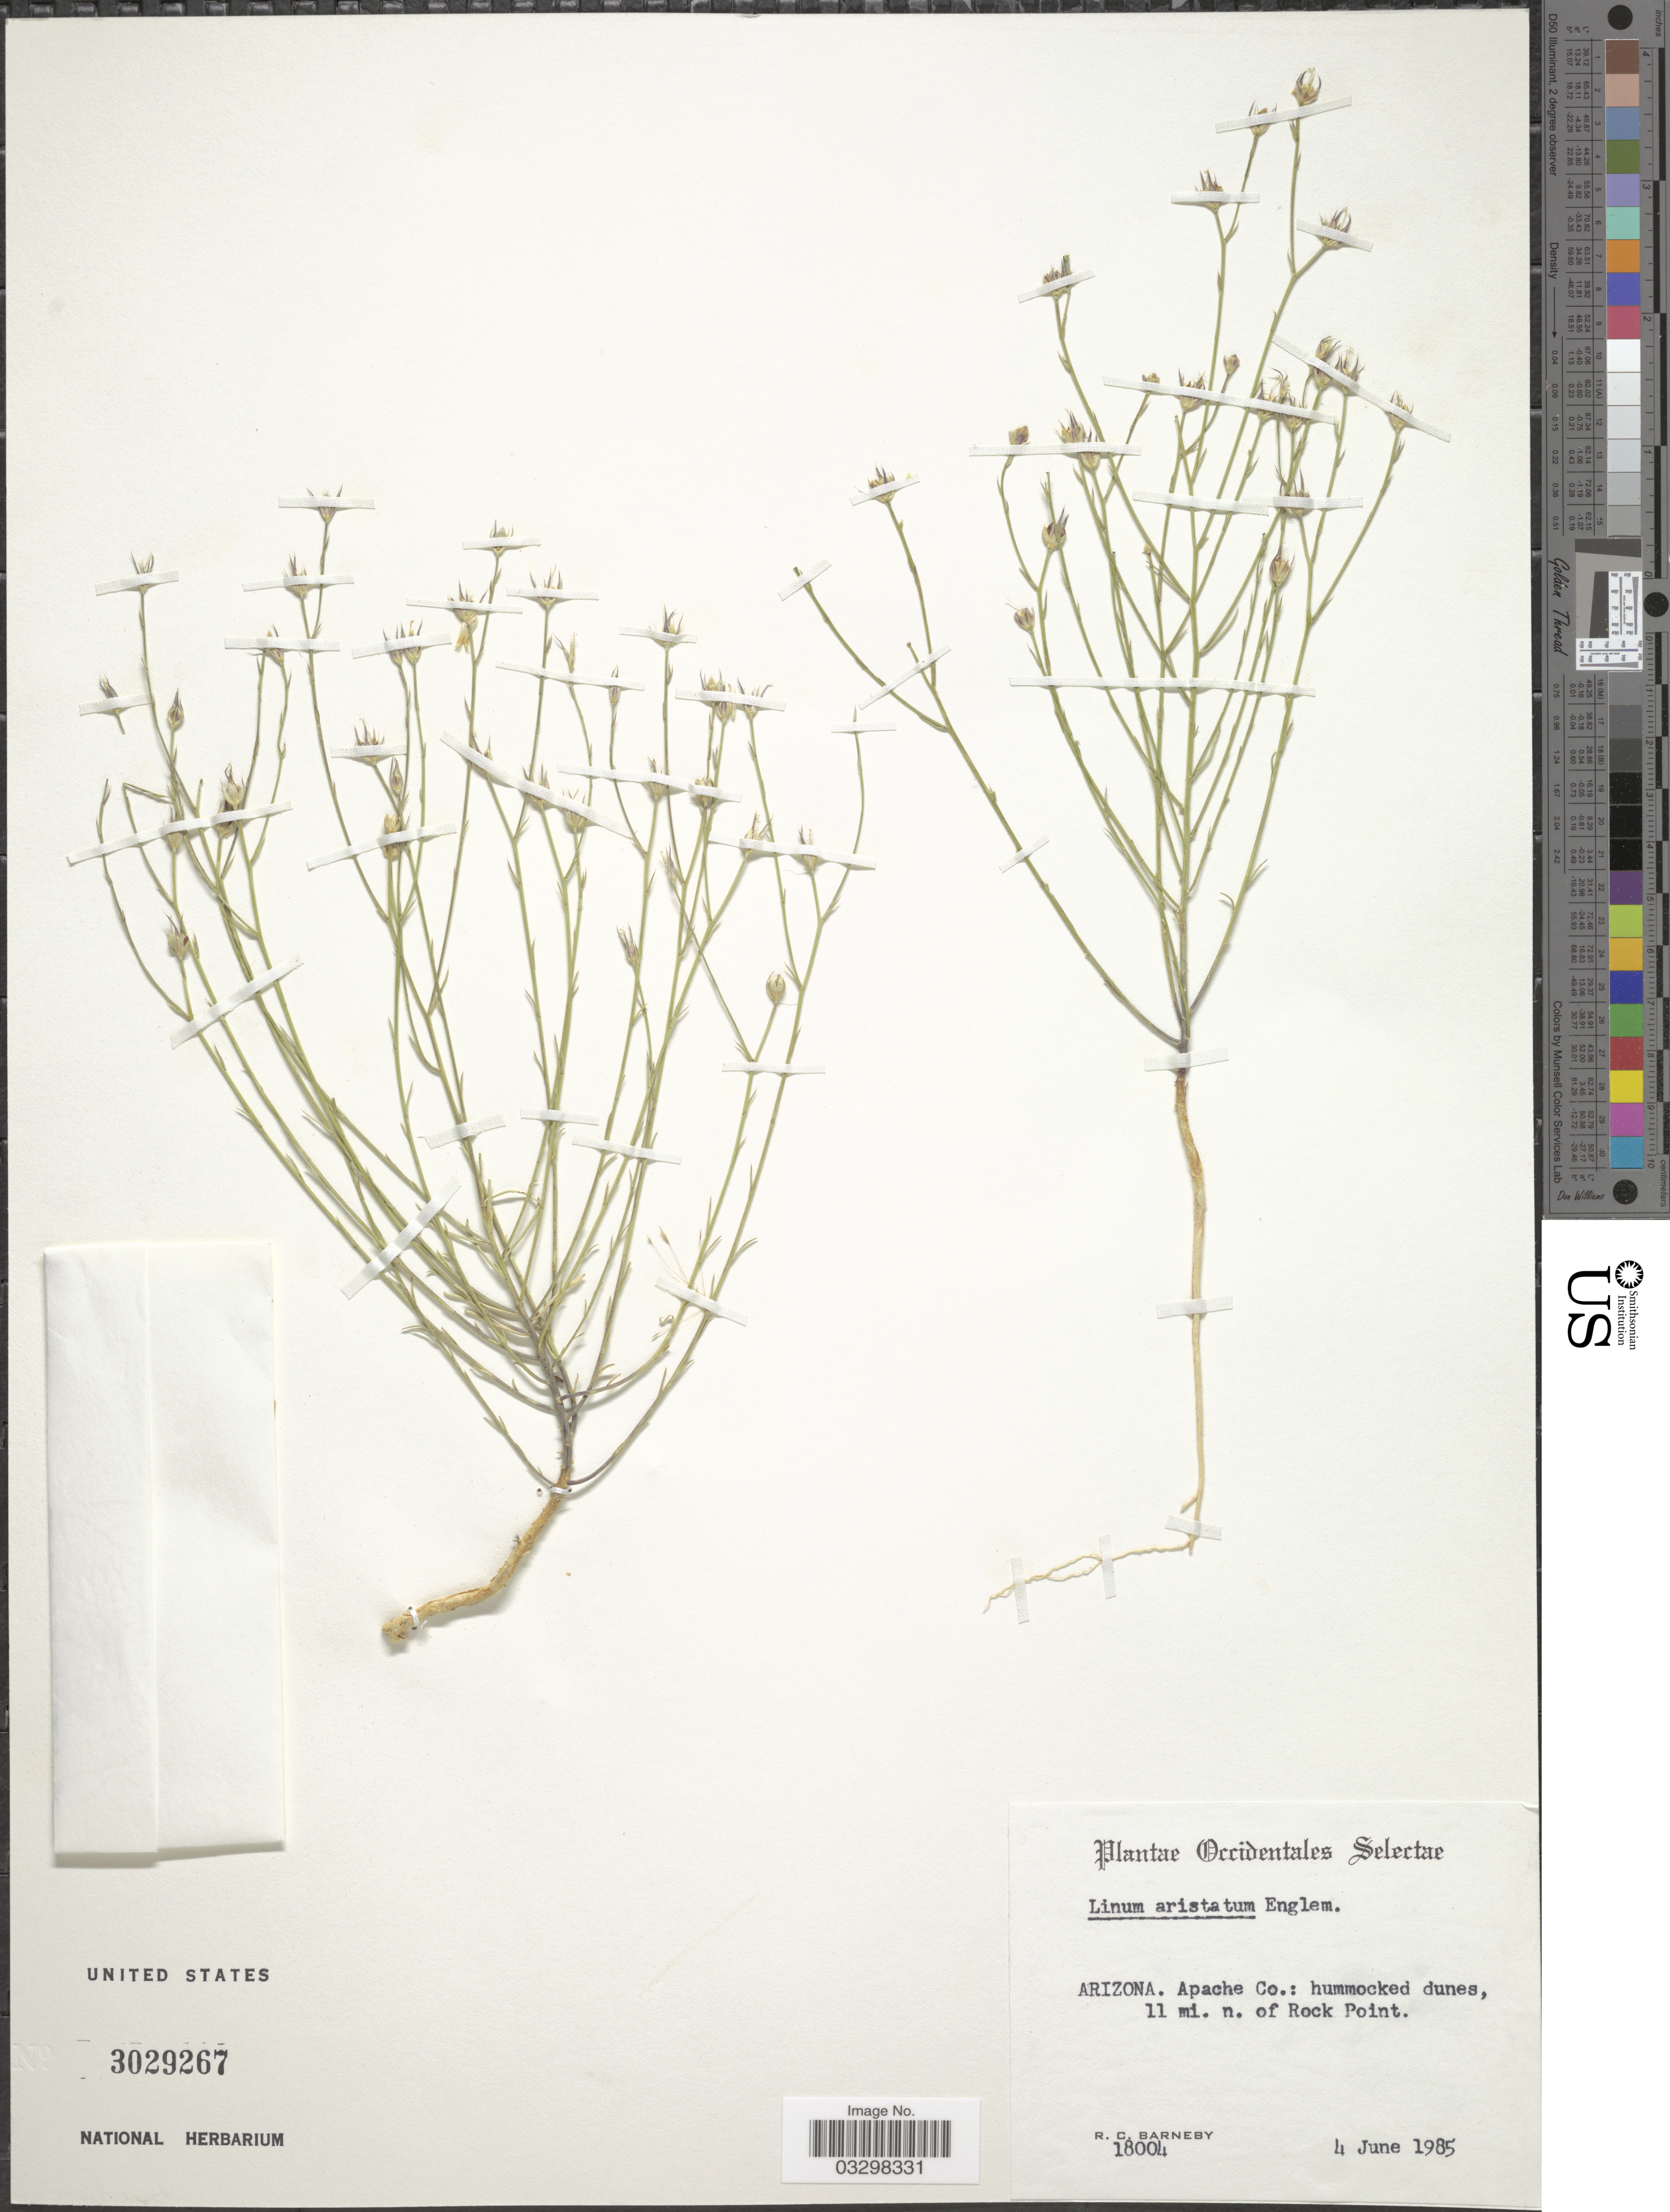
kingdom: Plantae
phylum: Tracheophyta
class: Magnoliopsida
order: Malpighiales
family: Linaceae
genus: Linum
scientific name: Linum aristatum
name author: Engelm.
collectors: R. C. Barneby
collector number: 18004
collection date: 1985-06-04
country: United States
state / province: Arizona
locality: Apache Co.: hummocked dunes, 11 mi. n. of Rock Point.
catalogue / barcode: US 3029267